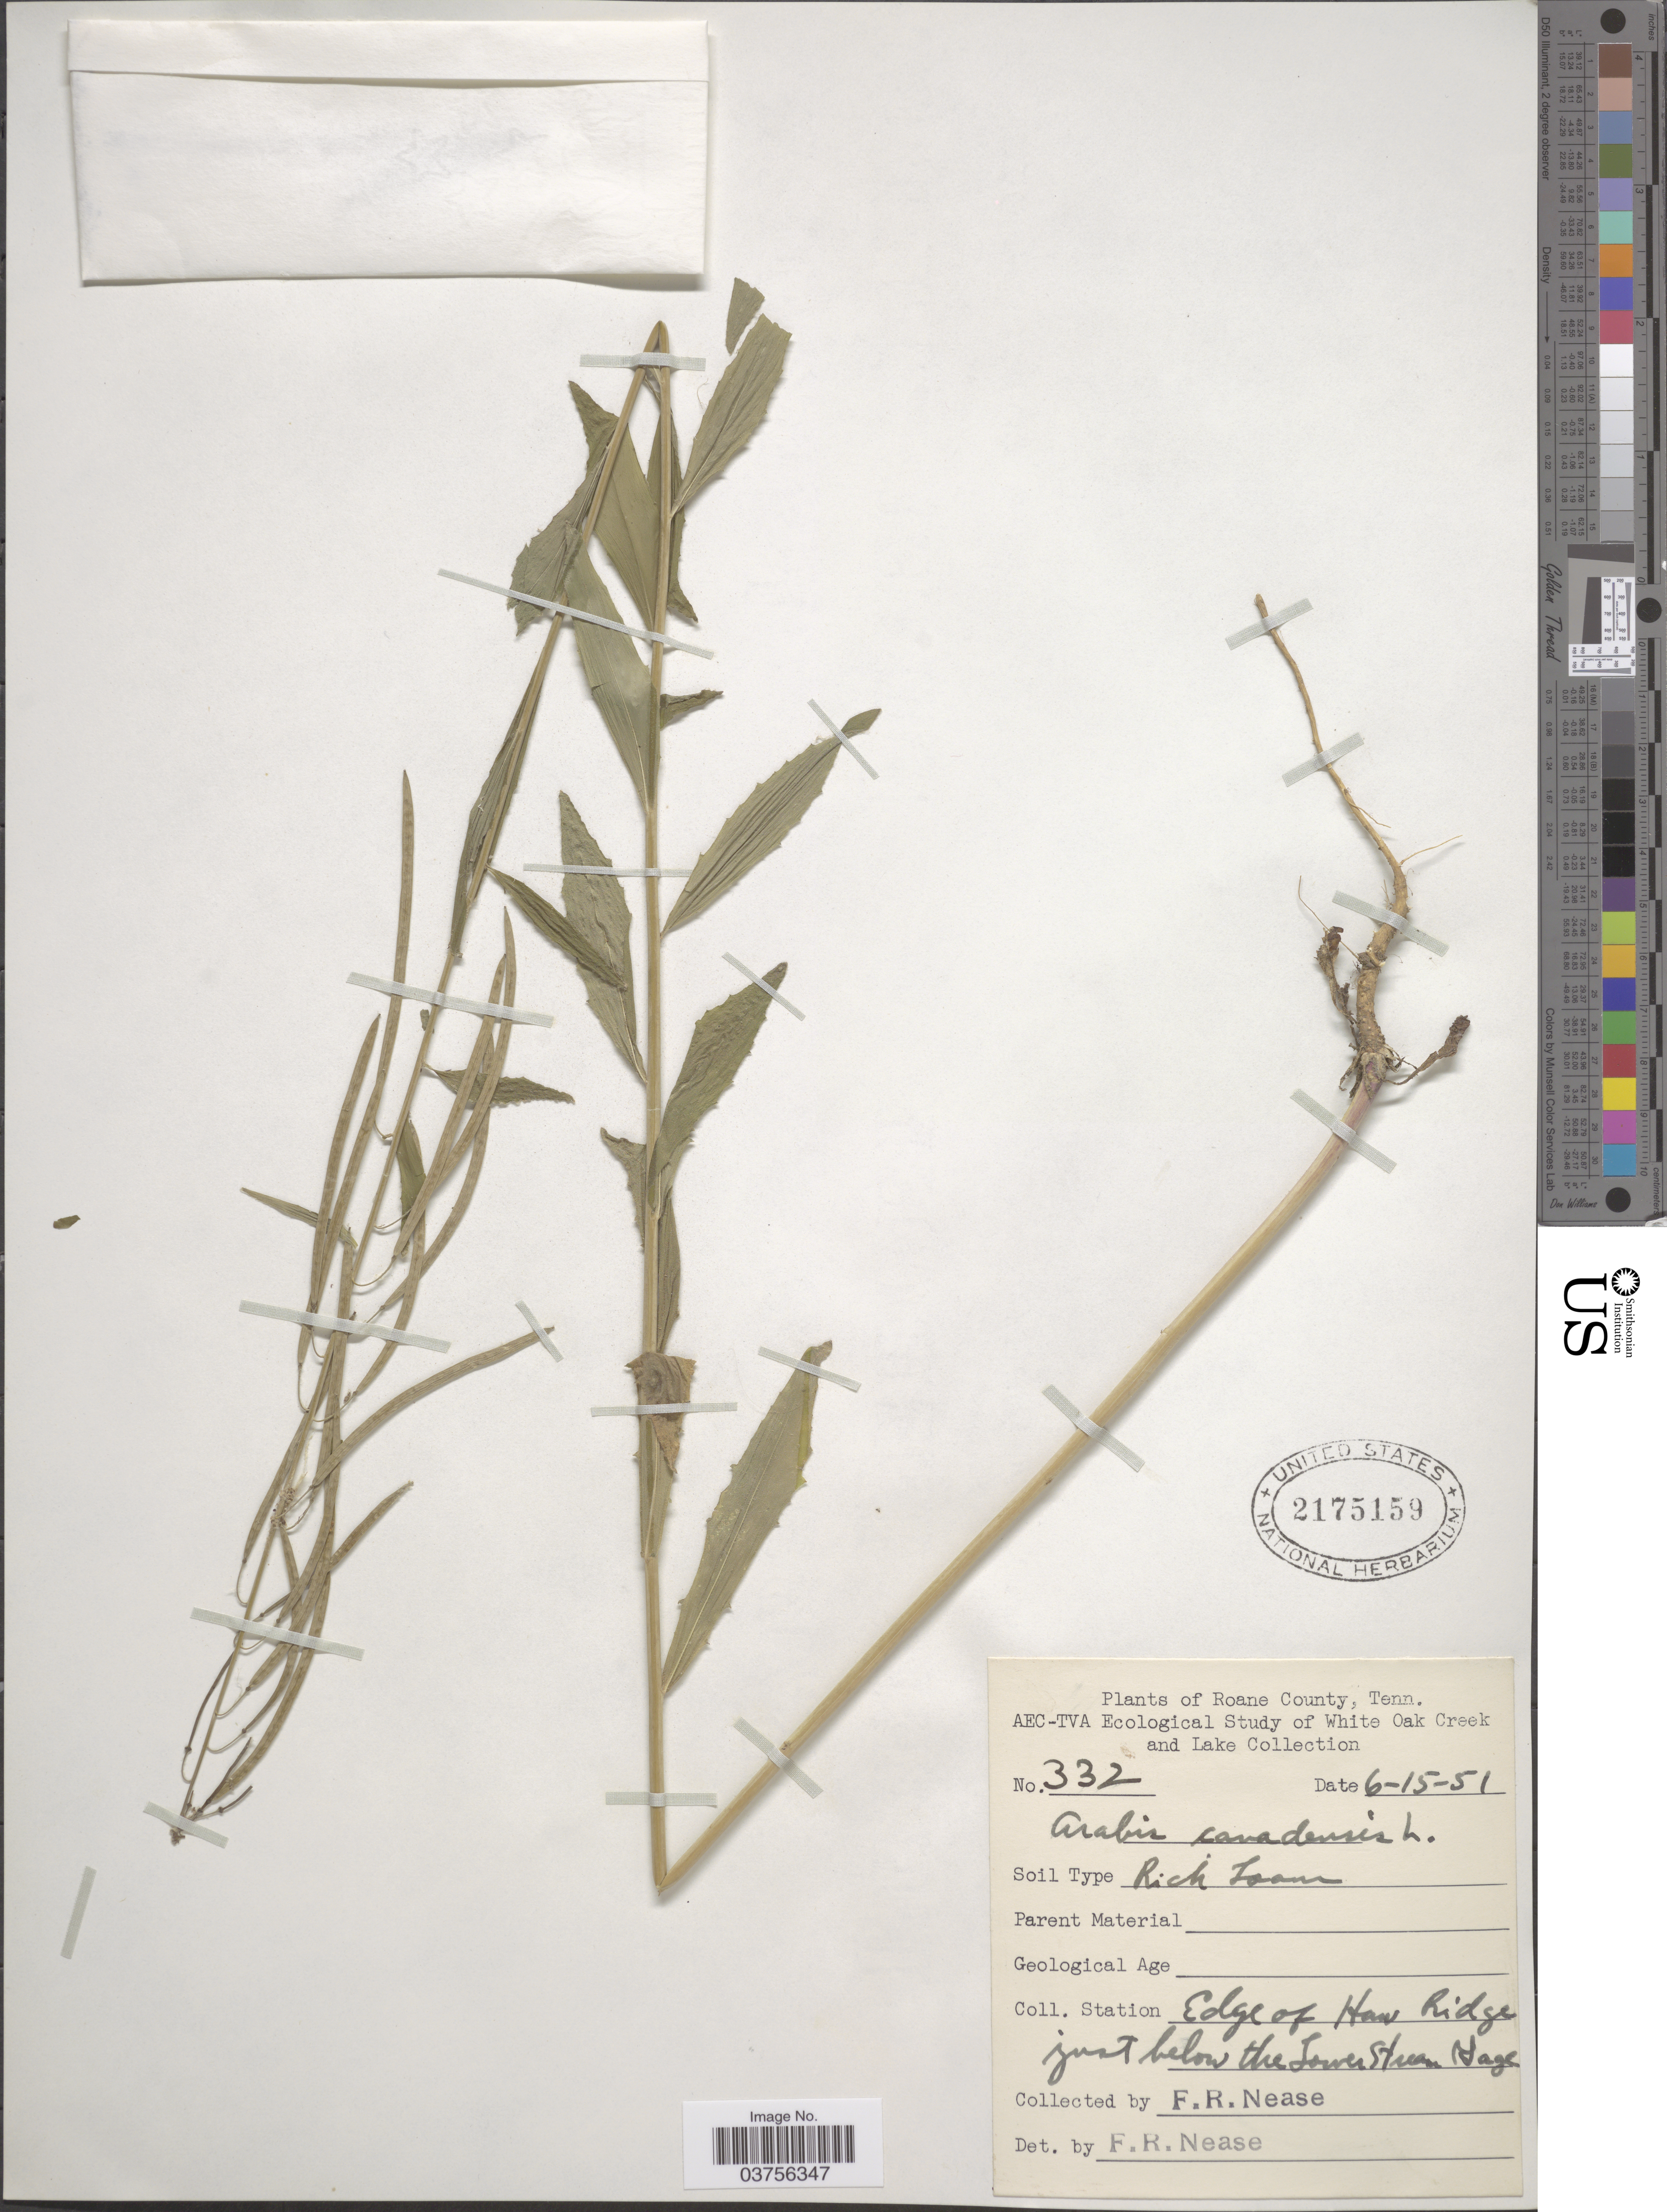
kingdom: Plantae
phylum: Tracheophyta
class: Magnoliopsida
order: Brassicales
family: Brassicaceae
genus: Arabis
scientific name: Arabis canadensis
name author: L.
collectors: F. Nease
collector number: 332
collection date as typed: Transcribed d/m/y: 15/6/51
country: United States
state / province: Tennessee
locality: Roane County. Station edge of Haw Ridge just below the Lower Stream Gage.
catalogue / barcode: US 2175159